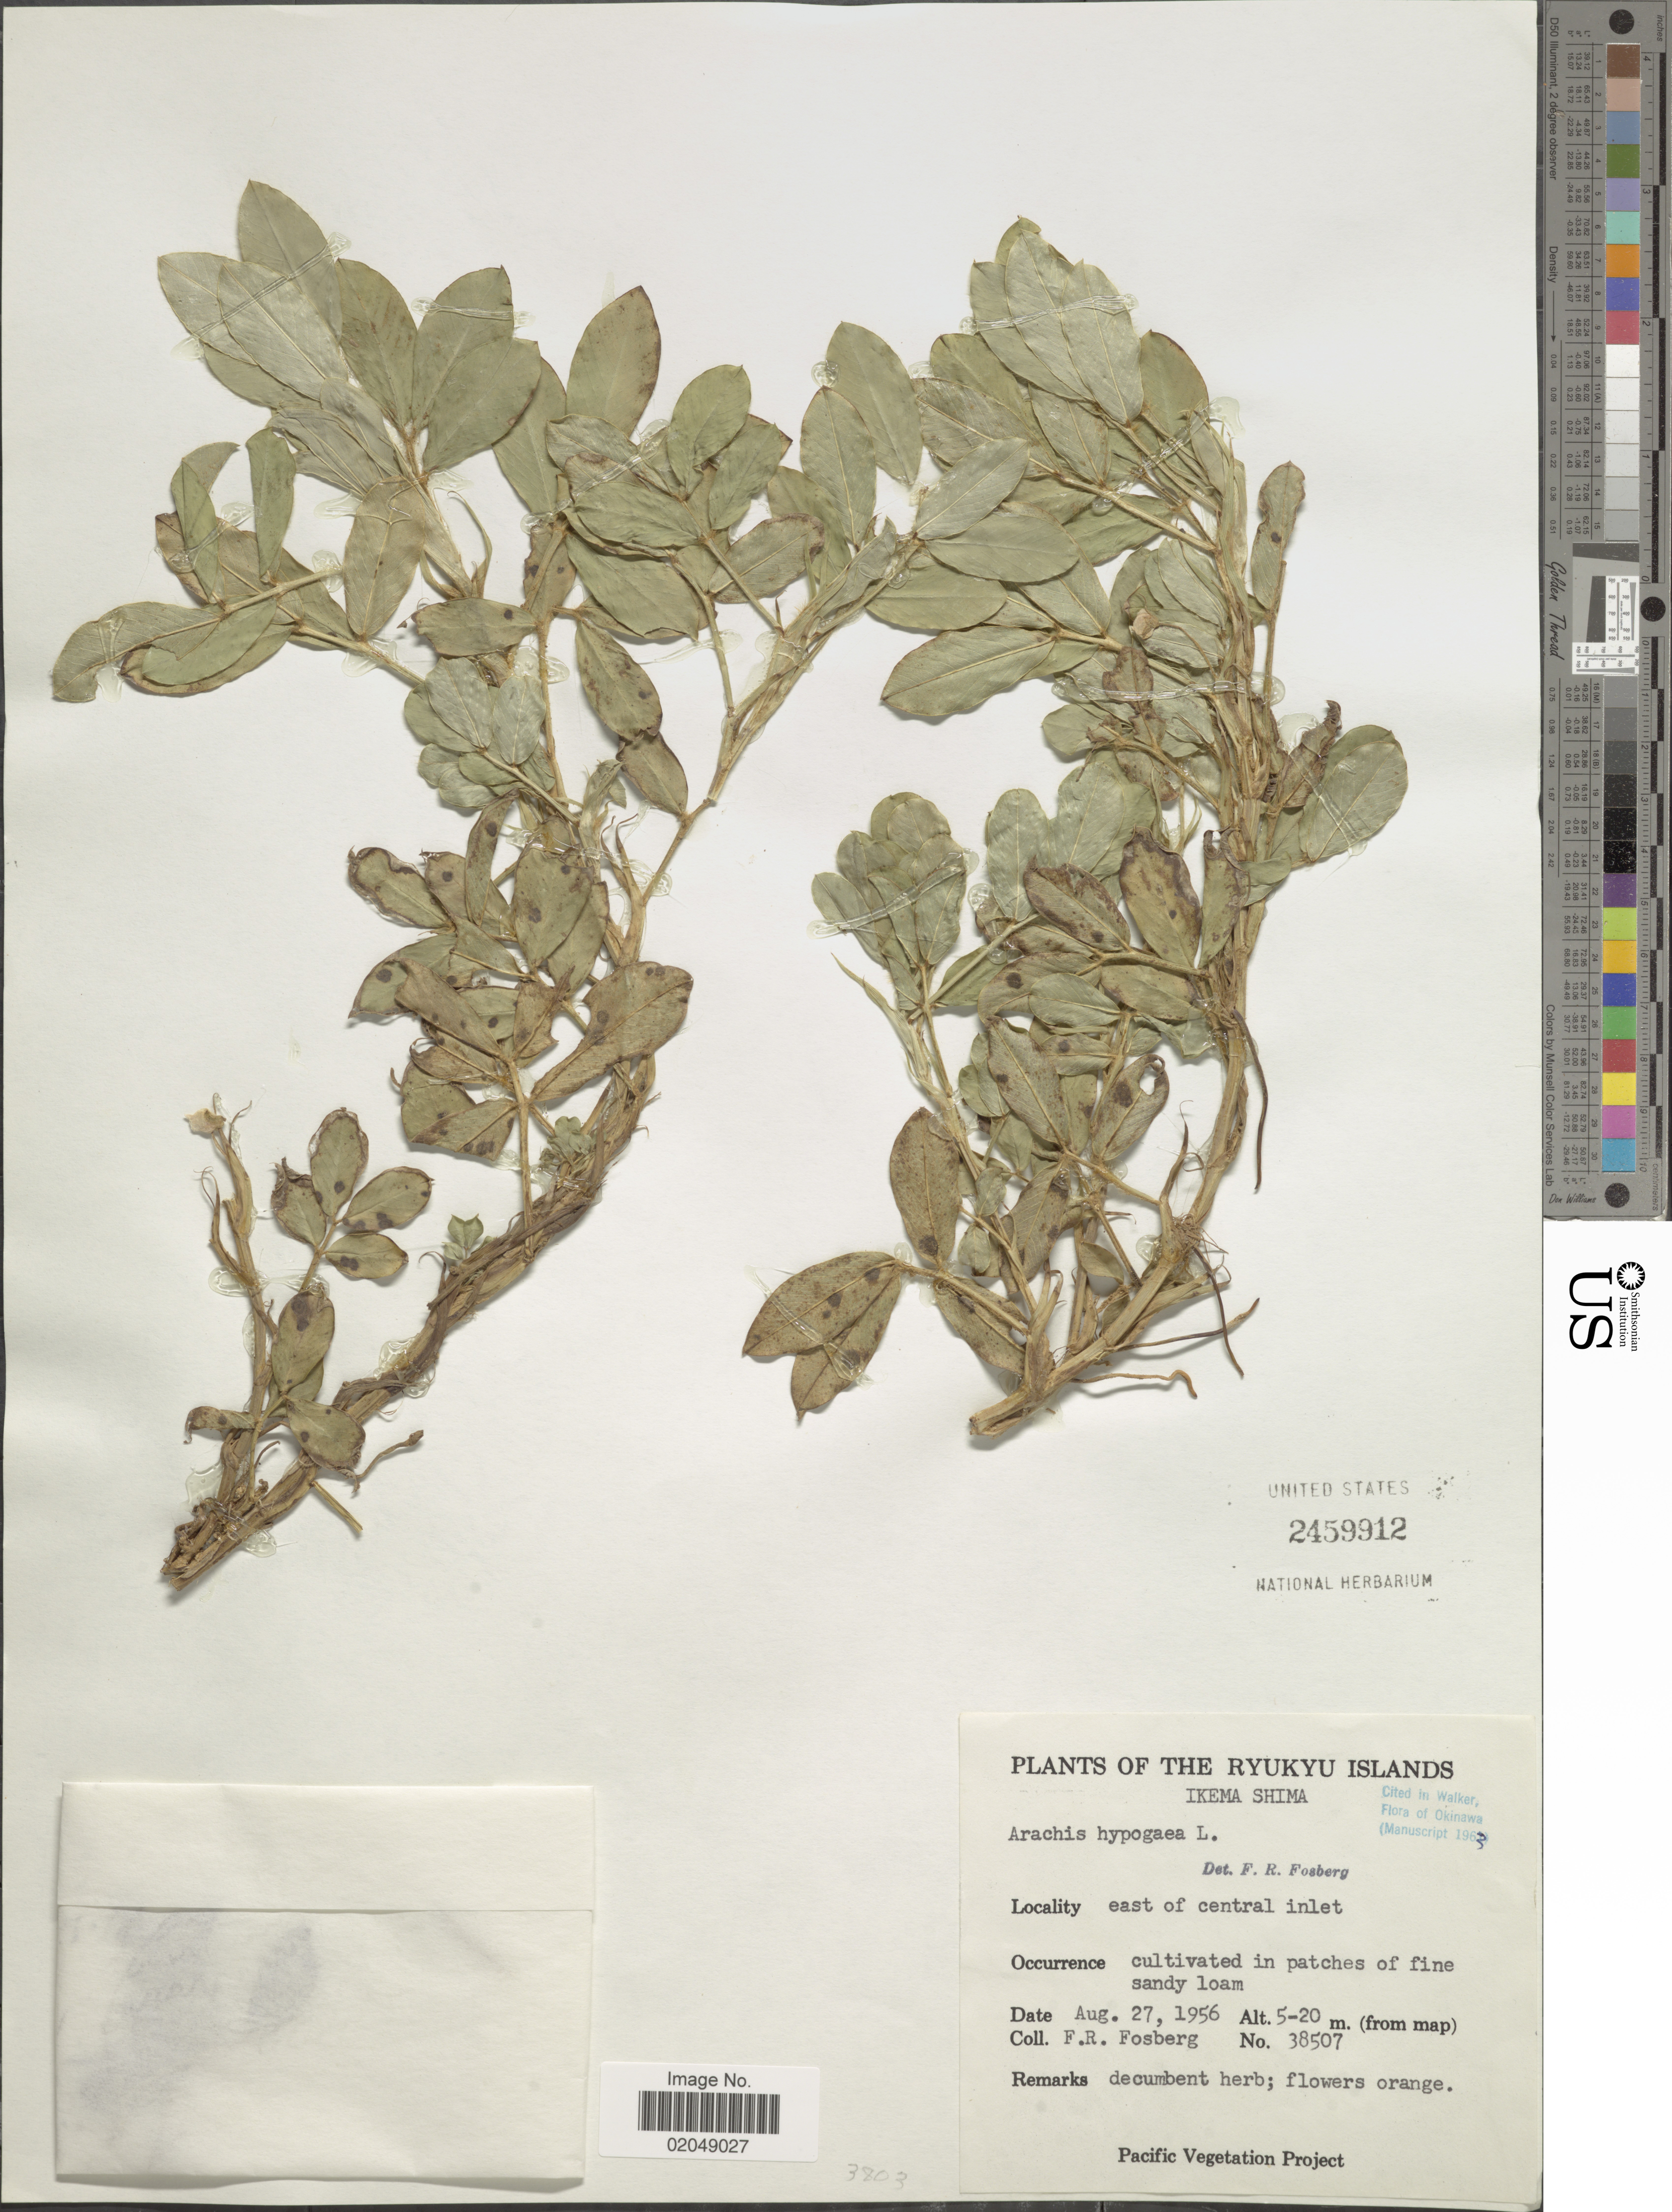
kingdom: Plantae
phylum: Tracheophyta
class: Magnoliopsida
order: Fabales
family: Fabaceae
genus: Arachis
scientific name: Arachis hypogaea subsp. hypogaea var. hirsuta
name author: Köhler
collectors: F. R. Fosberg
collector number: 38507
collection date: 1956-08-27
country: Japan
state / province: Okinawa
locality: Ryukyu Islands, Ikema Shima, east of central inlet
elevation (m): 5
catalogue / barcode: US 2459912